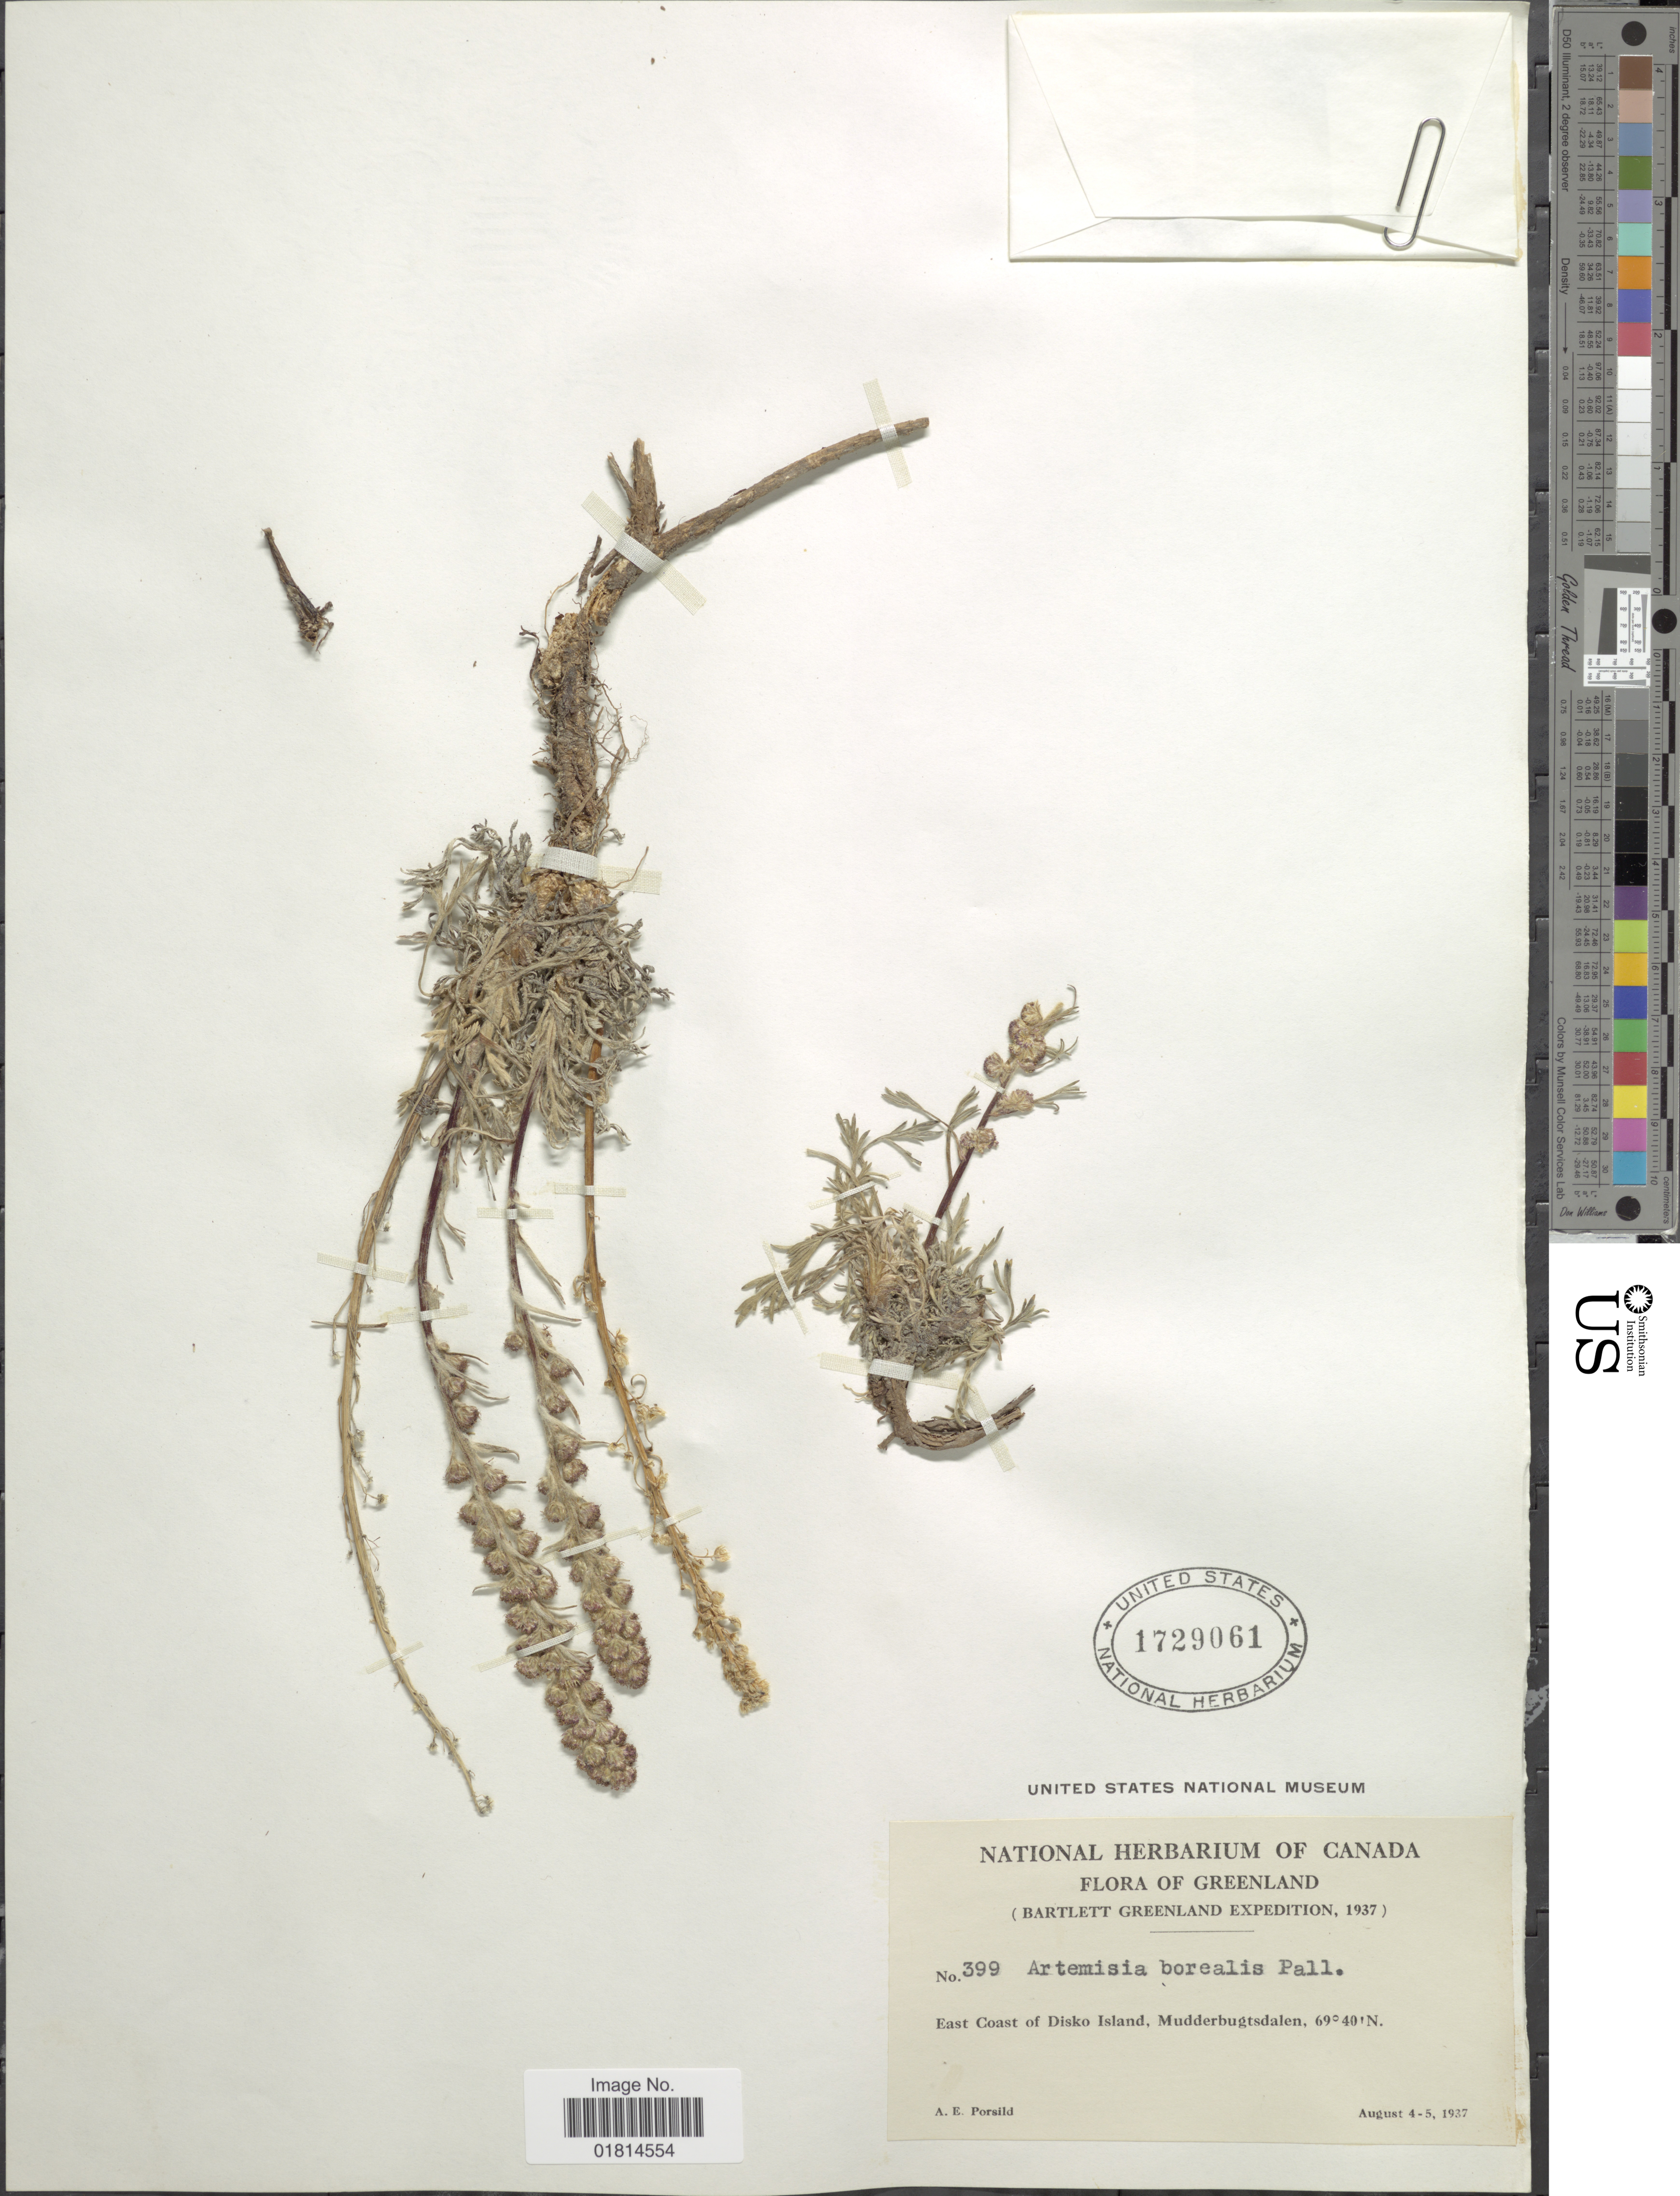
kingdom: Plantae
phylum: Tracheophyta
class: Magnoliopsida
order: Asterales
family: Asteraceae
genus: Artemisia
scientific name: Artemisia borealis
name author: Pall.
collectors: A. E. Porsild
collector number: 399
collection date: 1937-08-04/1937-08-05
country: Greenland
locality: East Coast of Disko Island, Mudderbugtsdalen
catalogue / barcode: US 1729061